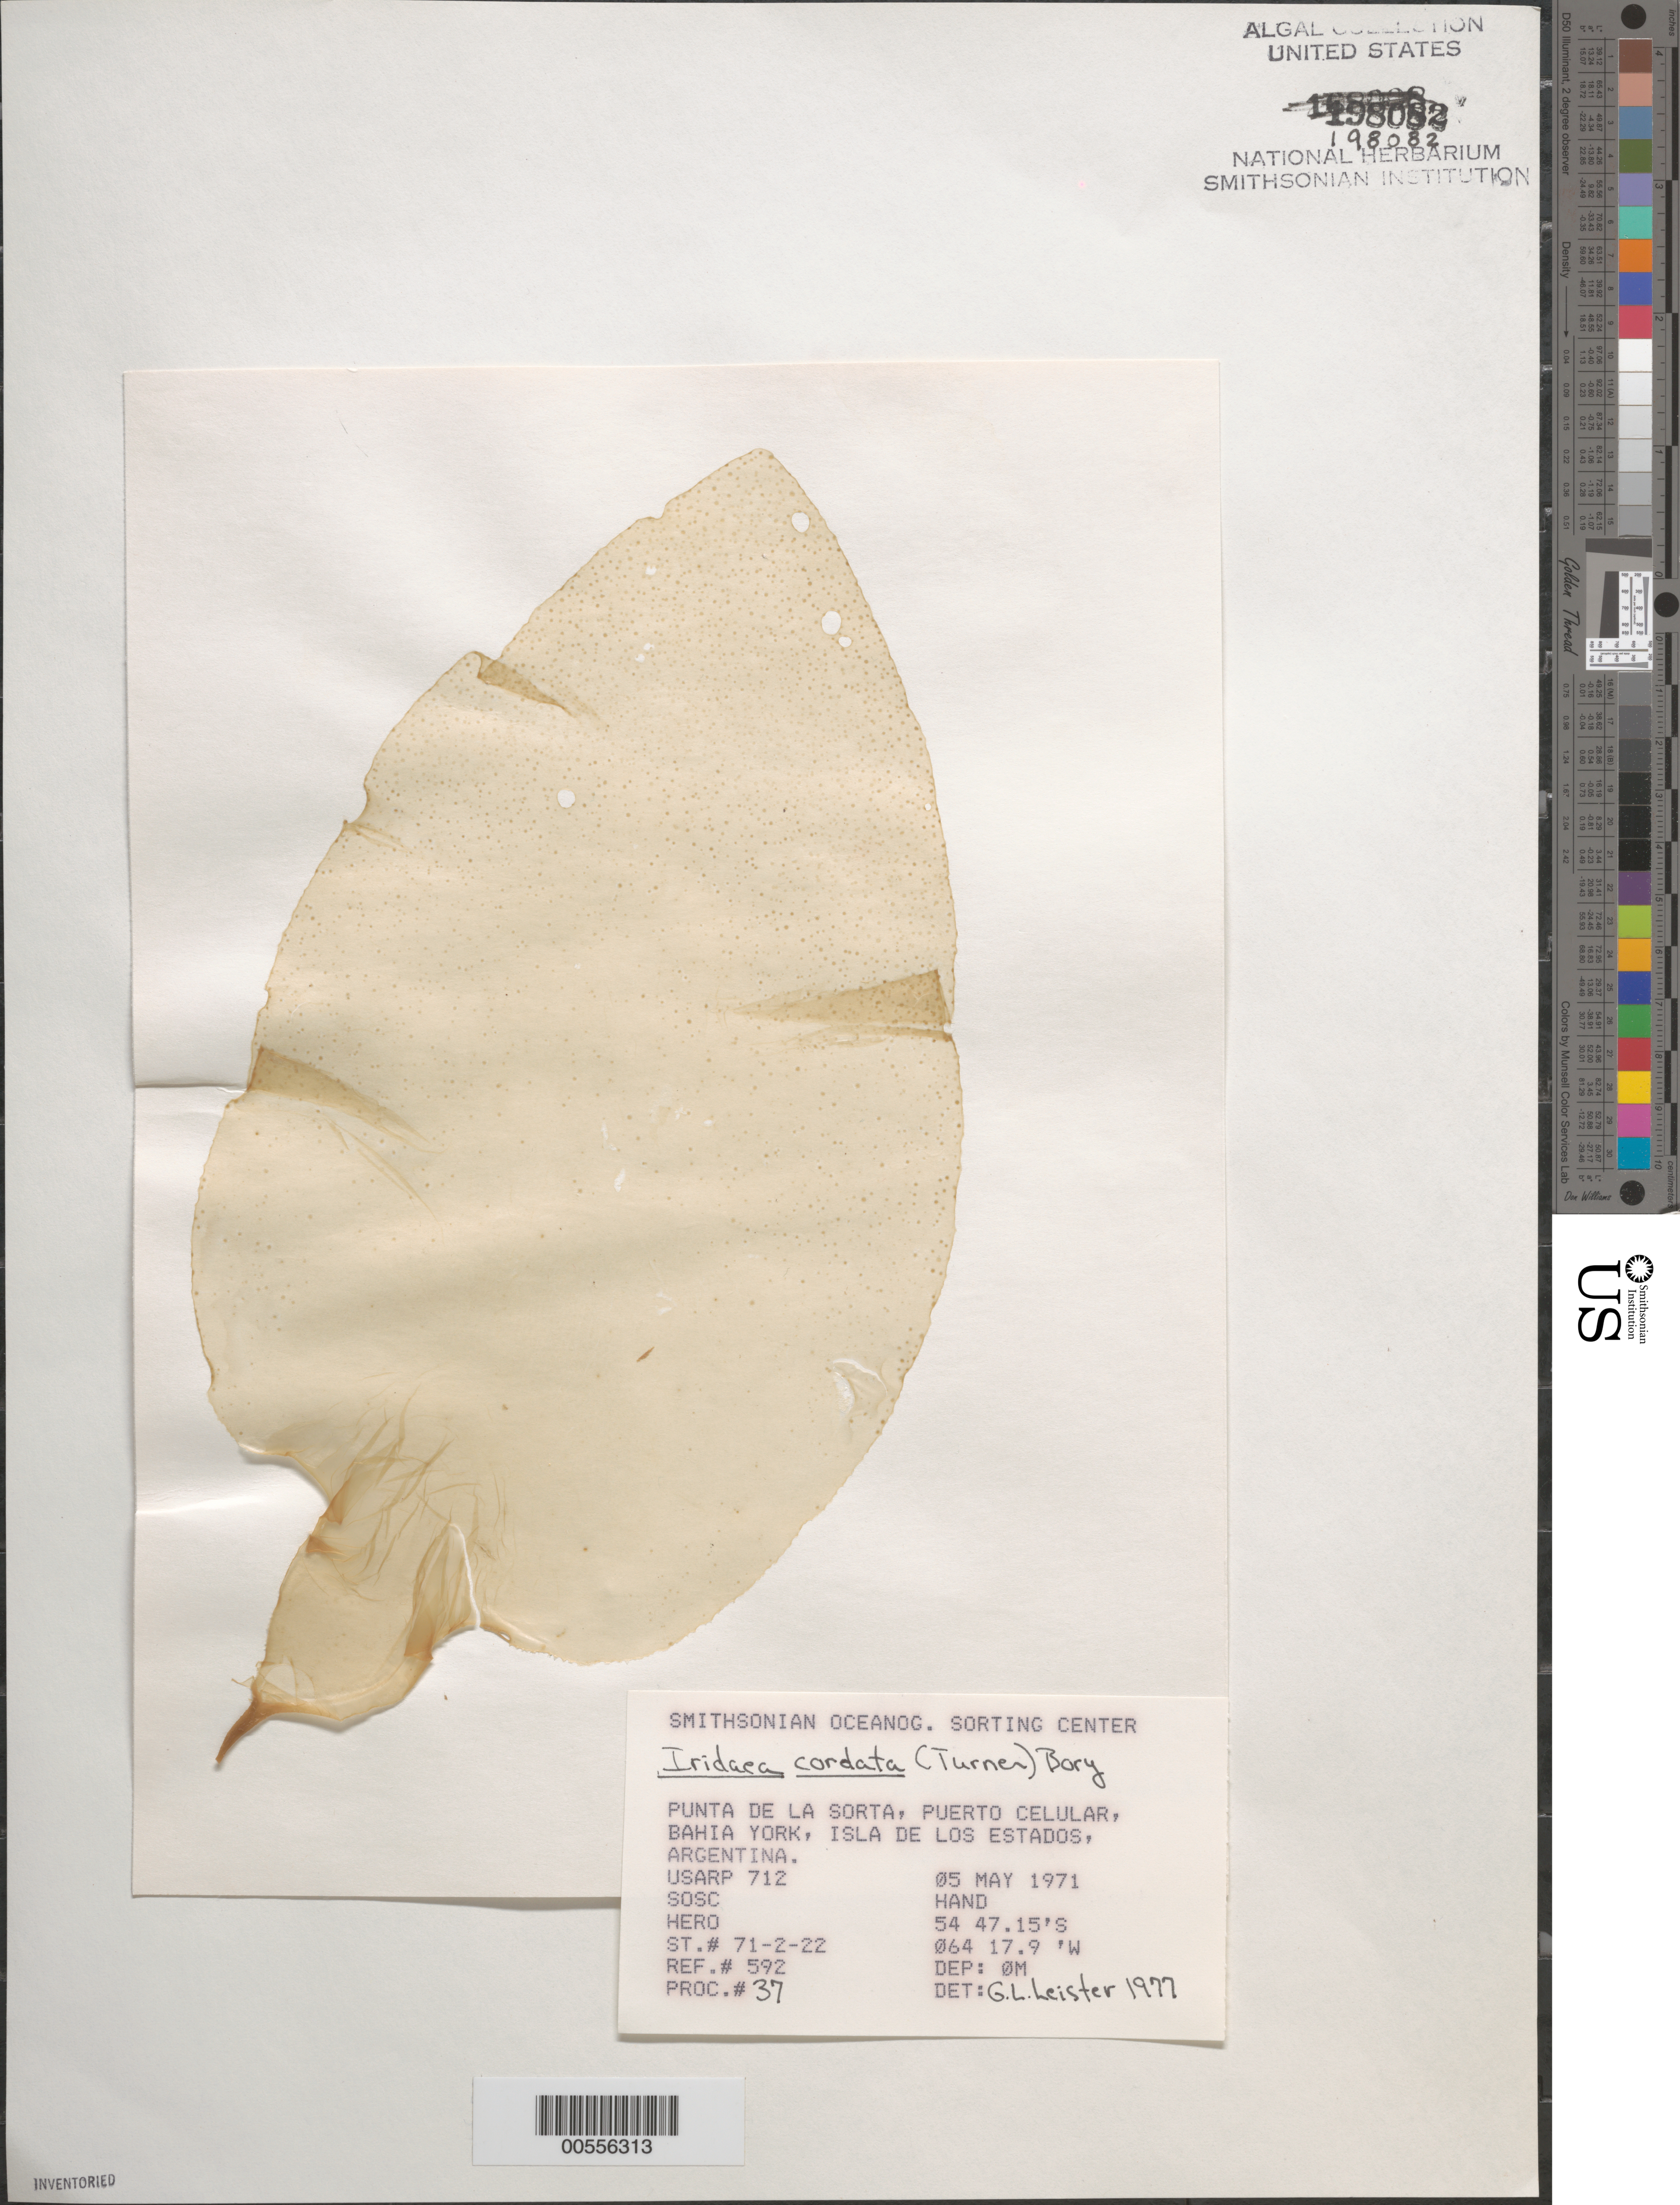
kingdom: Plantae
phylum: Rhodophyta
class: Florideophyceae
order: Gigartinales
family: Gigartinaceae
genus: Iridaea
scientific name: Iridaea cordata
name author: (Turner) Bory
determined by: Leister, G. L.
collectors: SOSC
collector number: Station 71-2-22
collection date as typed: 05 May 1971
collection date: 1971-05-05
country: Argentina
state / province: Tierra del Fuego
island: Isla de los Estados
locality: Punta de la Sorta, Puerto Celular, Bahia York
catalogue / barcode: US 198082